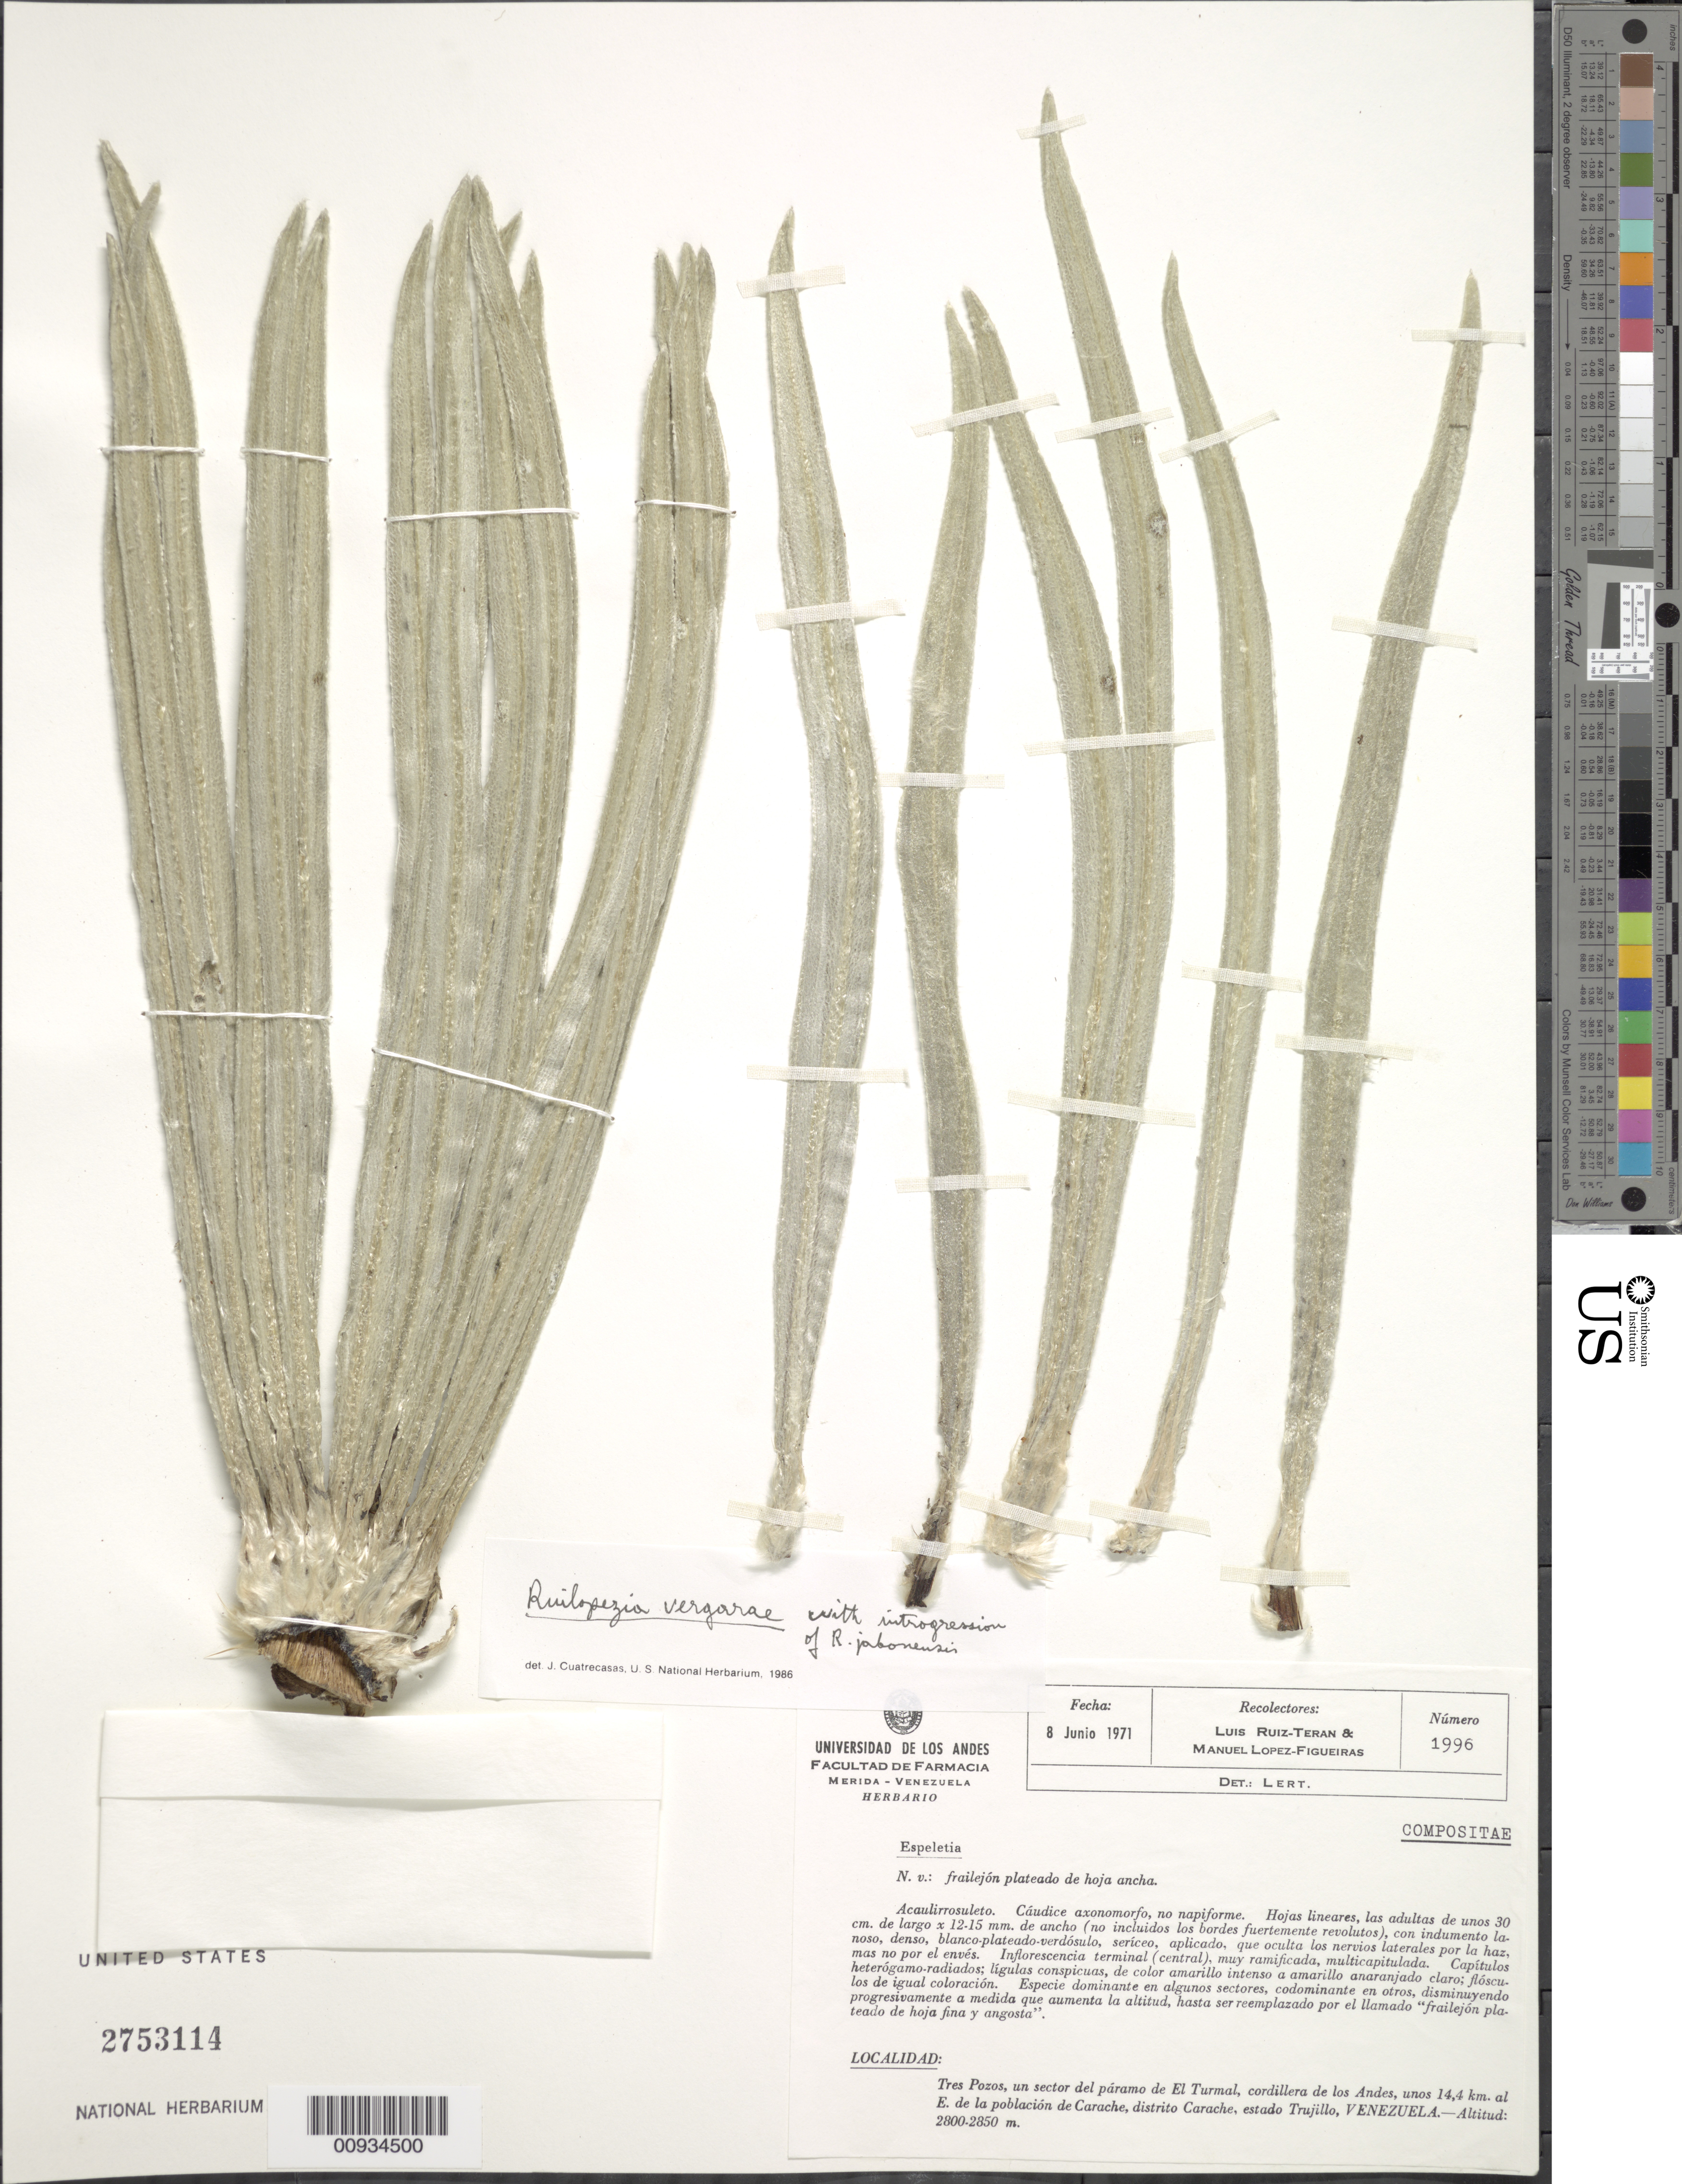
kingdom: Plantae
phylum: Tracheophyta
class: Magnoliopsida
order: Asterales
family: Asteraceae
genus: Ruilopezia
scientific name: Ruilopezia vergarae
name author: Cuatrec. & López Fig.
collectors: L. Teran & M. López Figueiras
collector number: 1996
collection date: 1971-06-08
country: Venezuela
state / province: Trujillo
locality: Tres Pozos, un sector del paramo de El Turmal, Cordillera de Los Andes, unos 14.4 km al E de la poblacion de Carache, Distrito Carache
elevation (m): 2800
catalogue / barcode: US 2753114